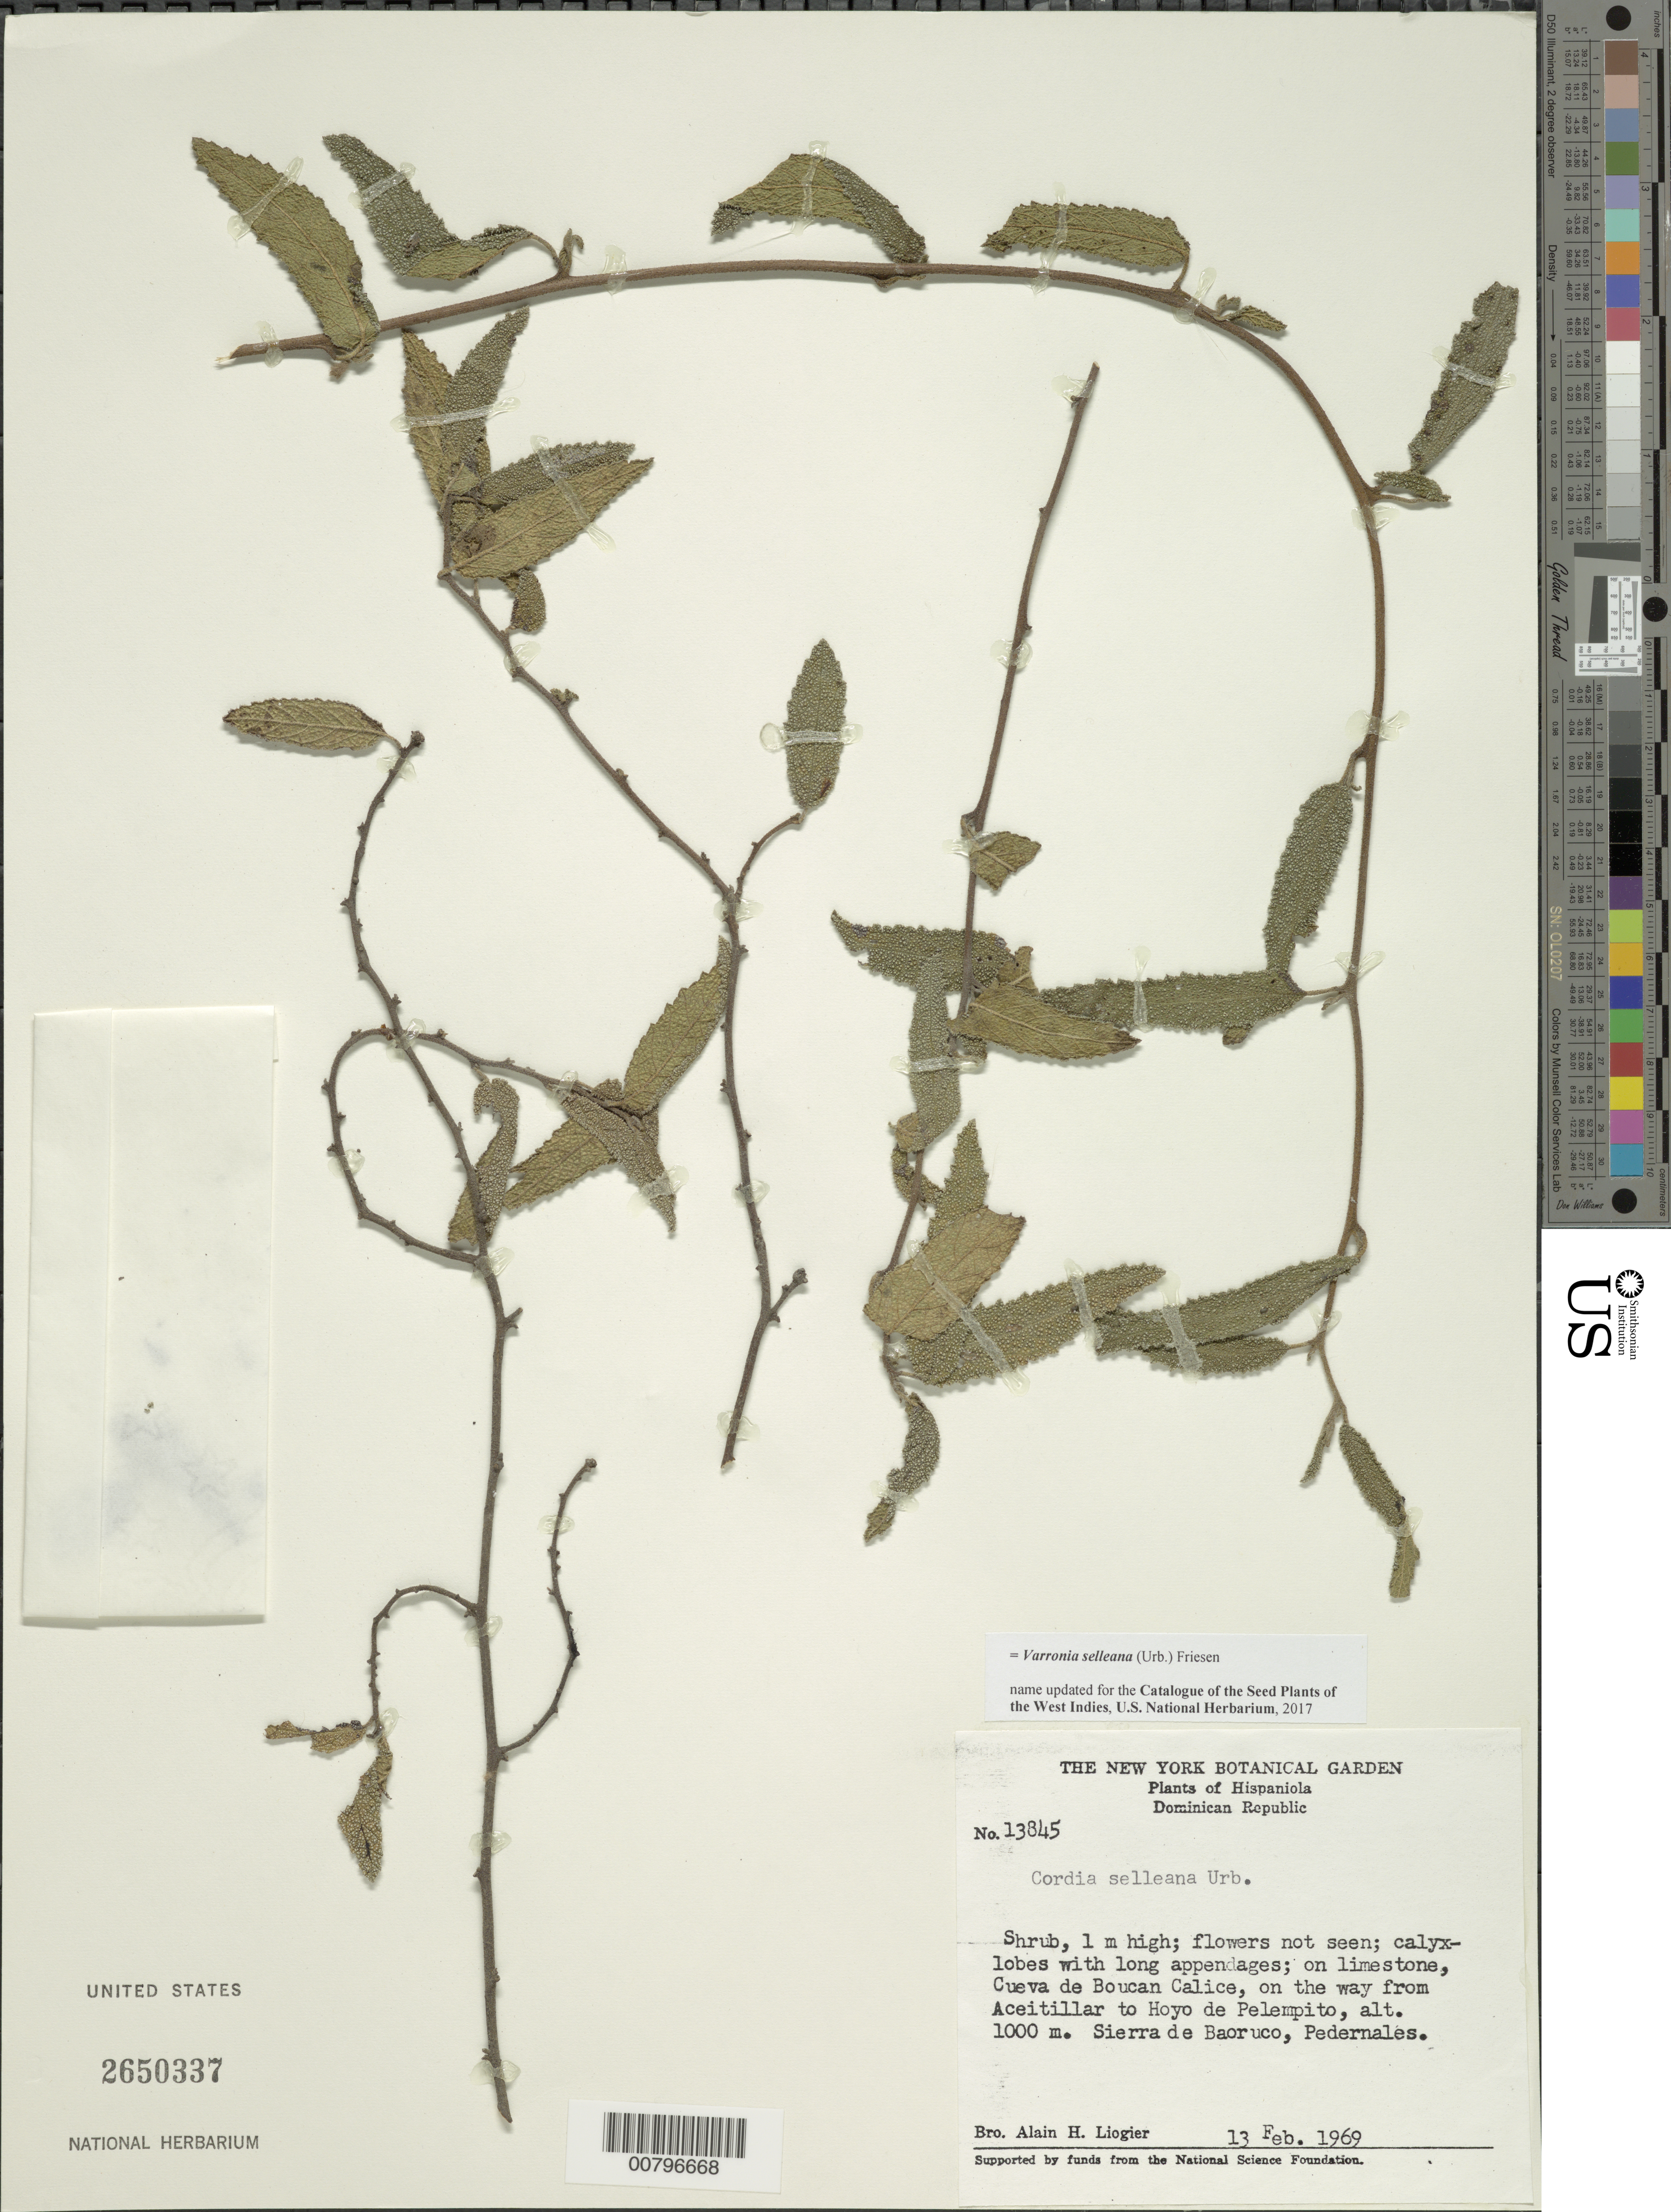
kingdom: Plantae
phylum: Tracheophyta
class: Magnoliopsida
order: Boraginales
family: Cordiaceae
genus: Varronia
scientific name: Varronia selleana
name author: (Urb.) Friesen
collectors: A. H. Liogier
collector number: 13845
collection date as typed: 13 Feb 1969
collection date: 1969-02-13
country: Dominican Republic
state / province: Pedernales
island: Hispaniola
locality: Sierra de Baoruco, Cueva de Boucan Calice, on the way from Aceitillar to Hoyo de Pelempito.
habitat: On limestone.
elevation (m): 1000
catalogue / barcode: US 2650337